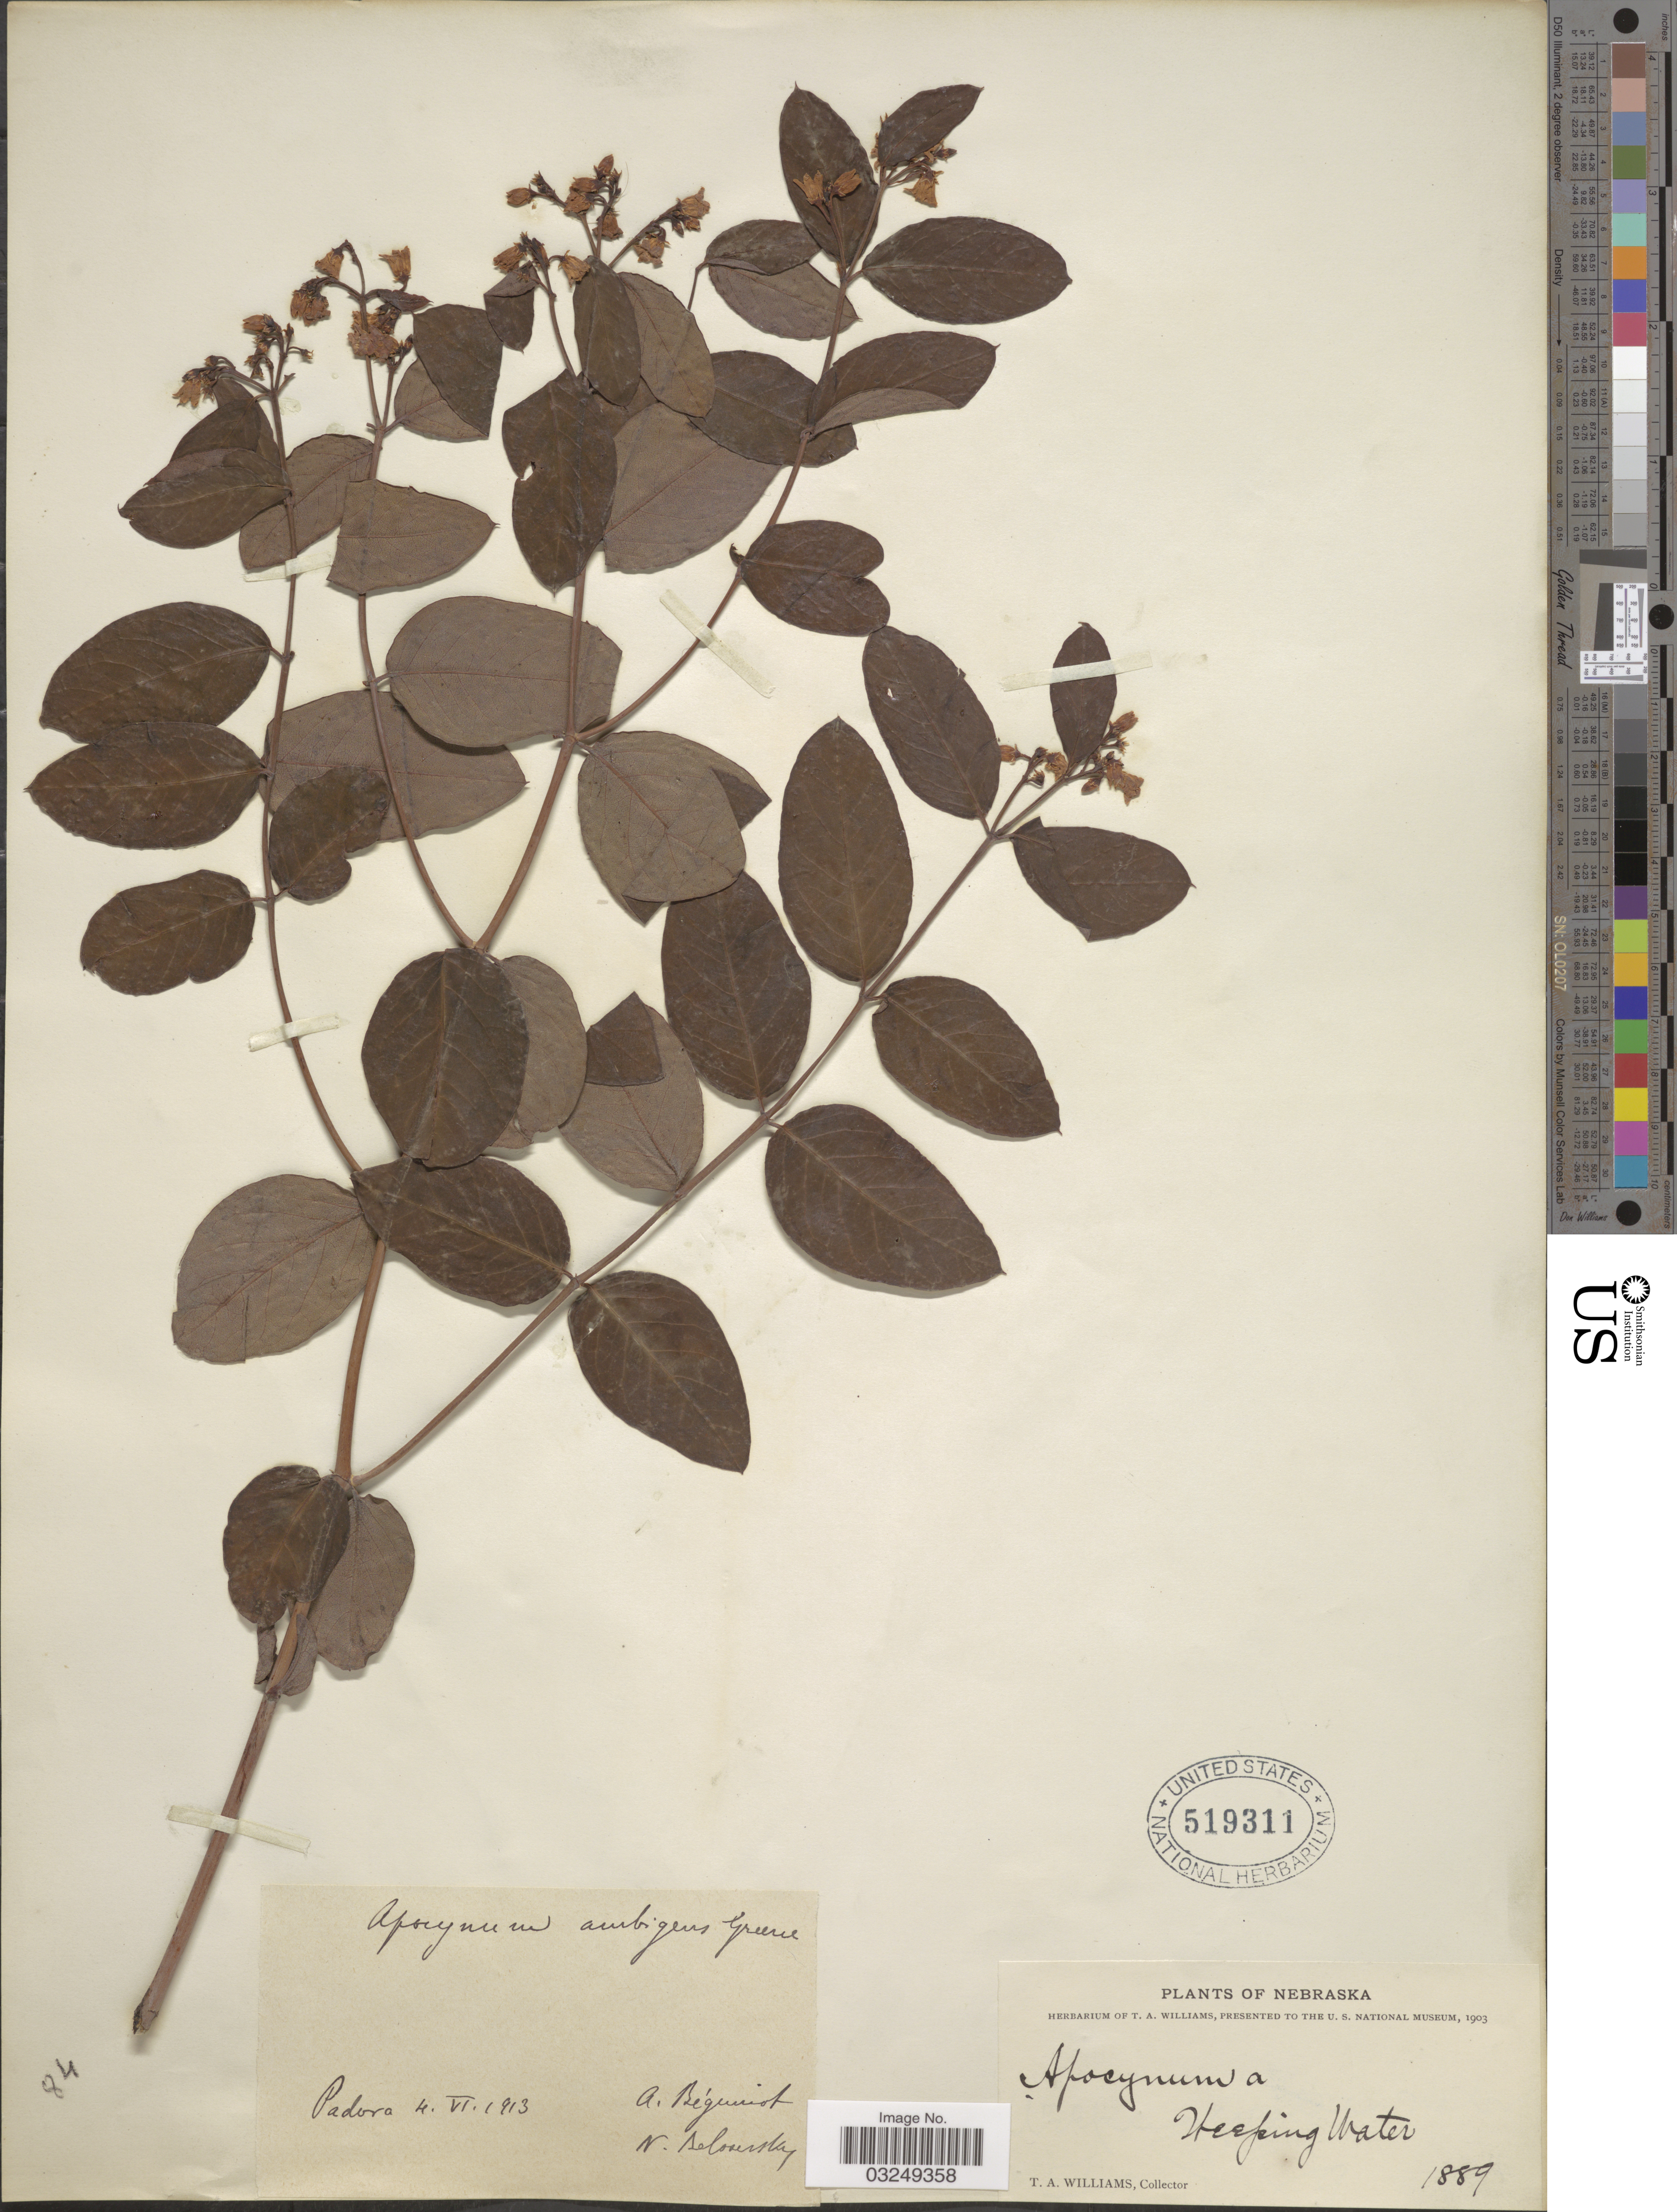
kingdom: Plantae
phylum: Tracheophyta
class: Magnoliopsida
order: Gentianales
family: Apocynaceae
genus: Apocynum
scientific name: Apocynum ambigens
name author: S.W. Greene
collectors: T. Williams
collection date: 1889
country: United States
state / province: Nebraska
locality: Heeping Water.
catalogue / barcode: US 519311